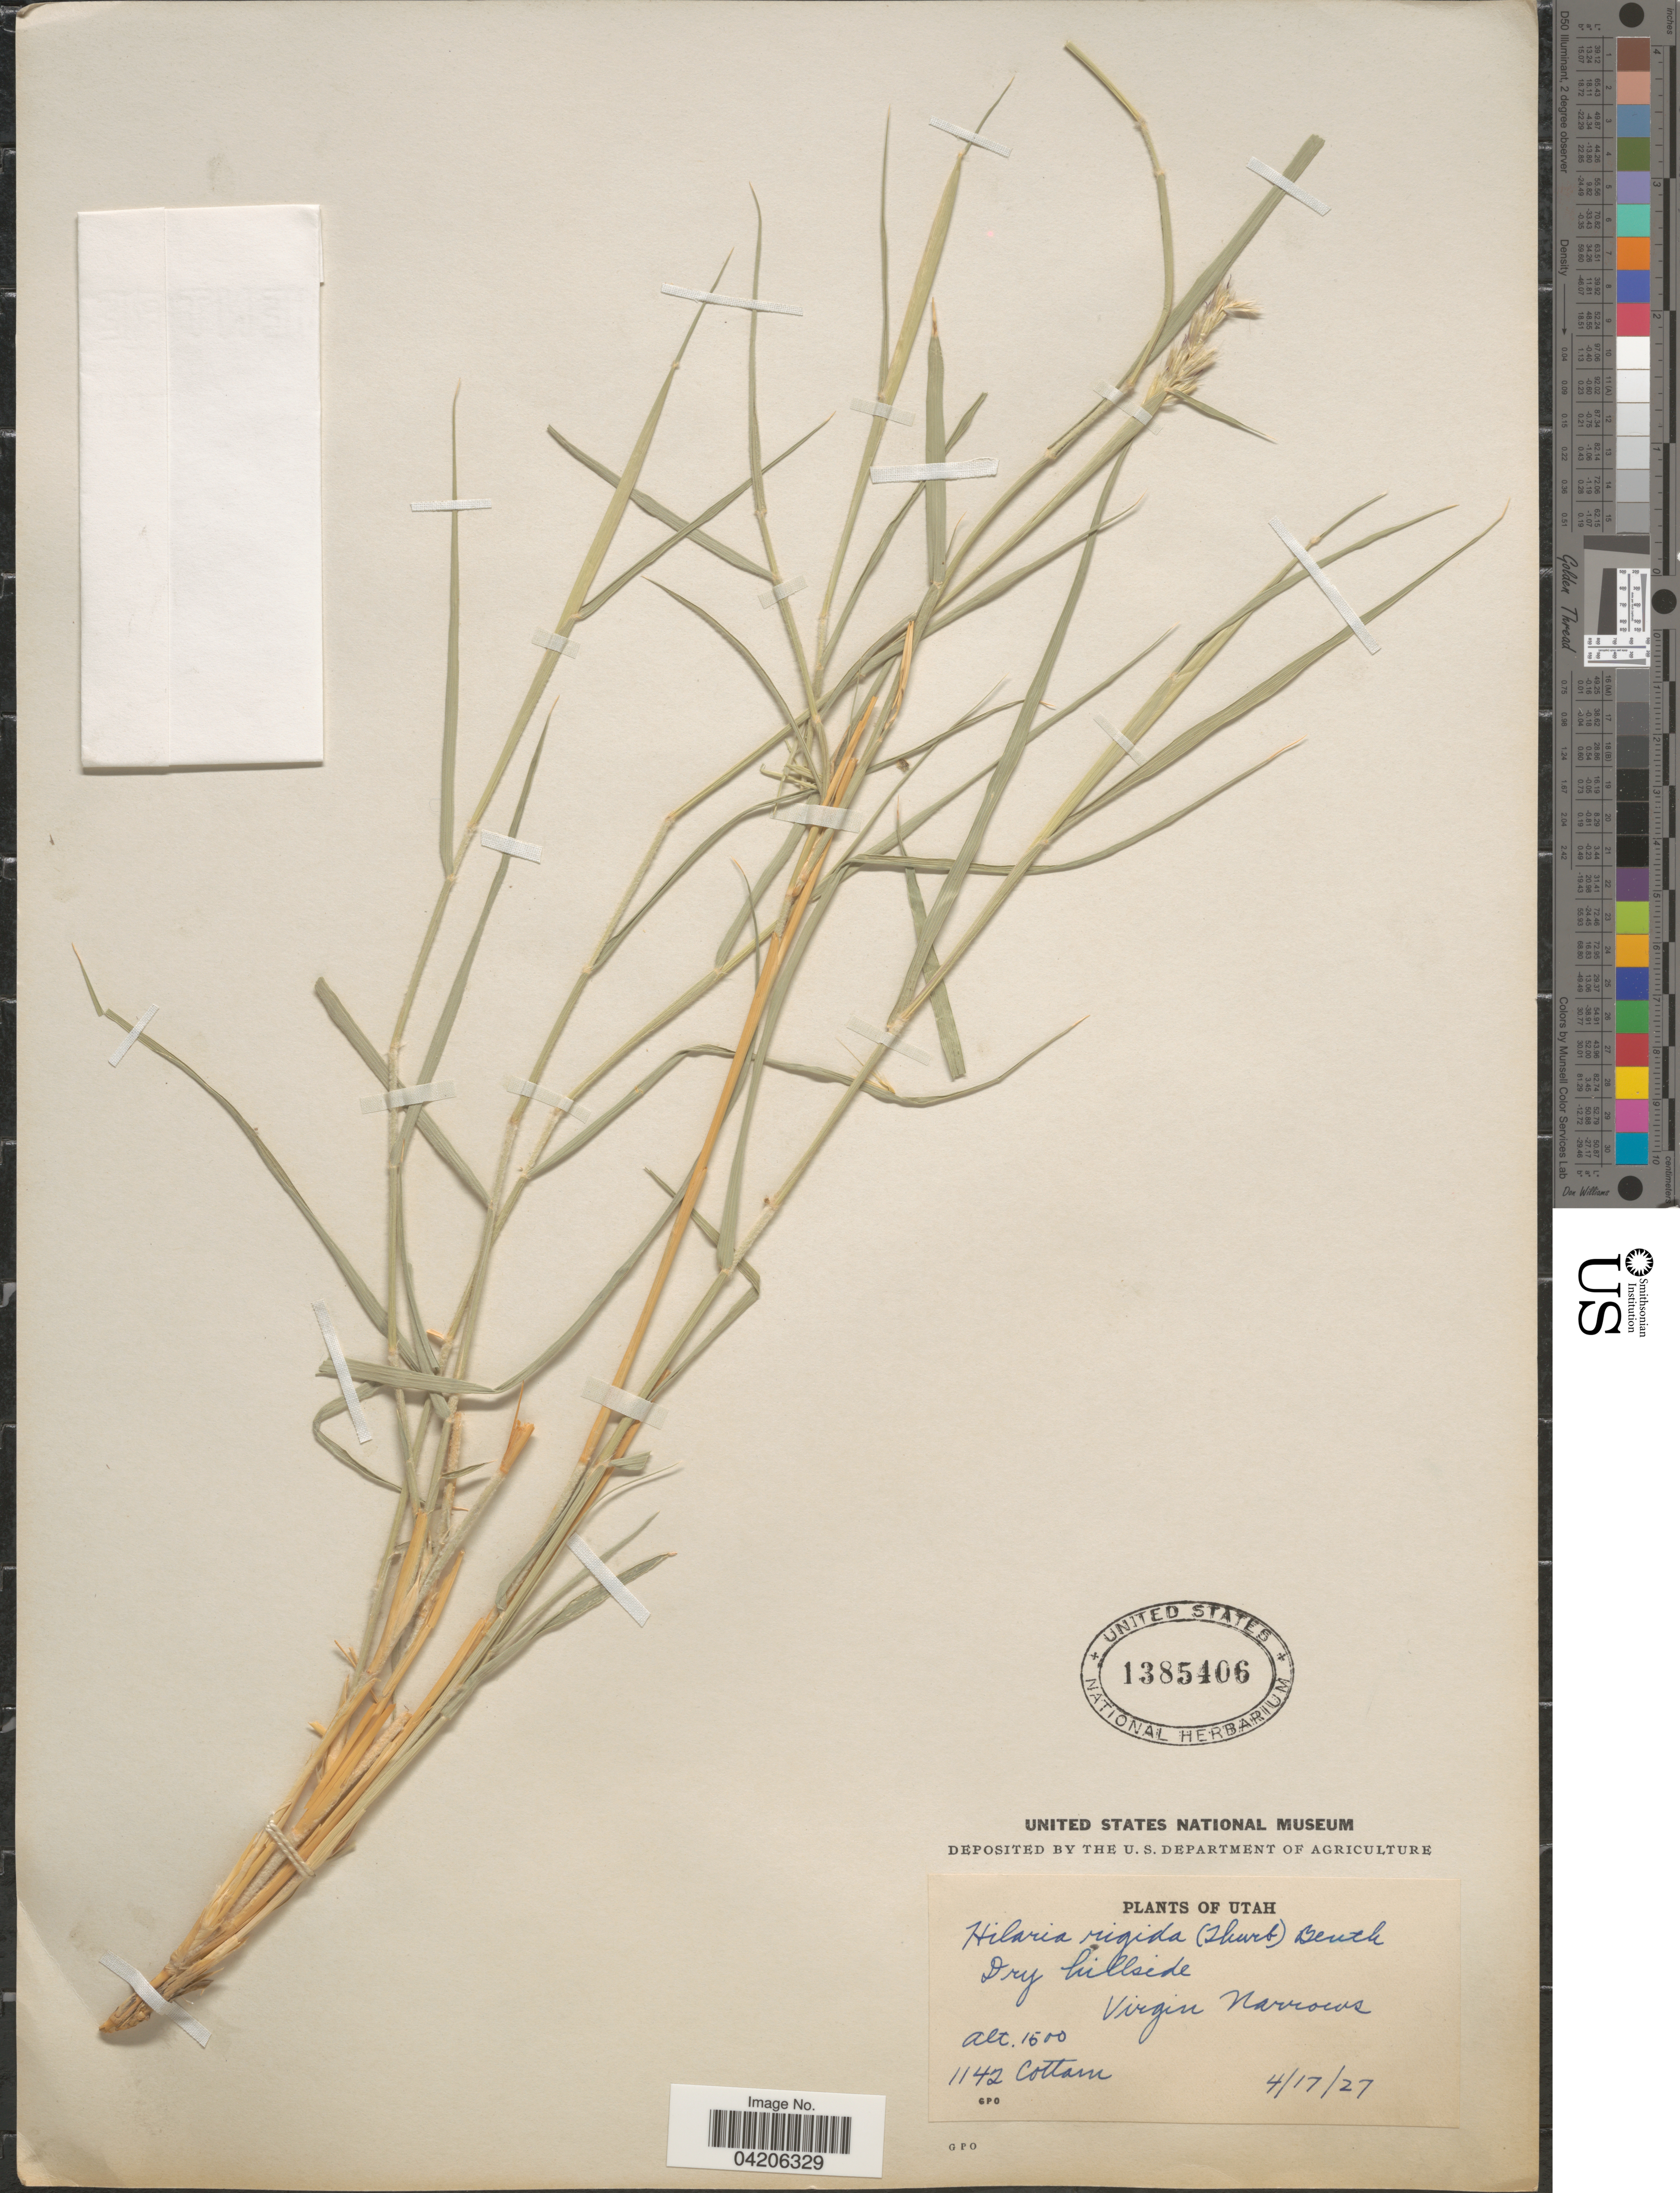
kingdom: Plantae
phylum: Tracheophyta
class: Liliopsida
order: Poales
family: Poaceae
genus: Hilaria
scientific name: Hilaria rigida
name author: (Thurb.) Benth. ex Scribn.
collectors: Cottam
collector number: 1142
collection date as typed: Transcribed d/m/y: 17/4/27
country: United States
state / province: Utah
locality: Dry hillside. Virgin Narrows.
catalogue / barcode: US 1385406